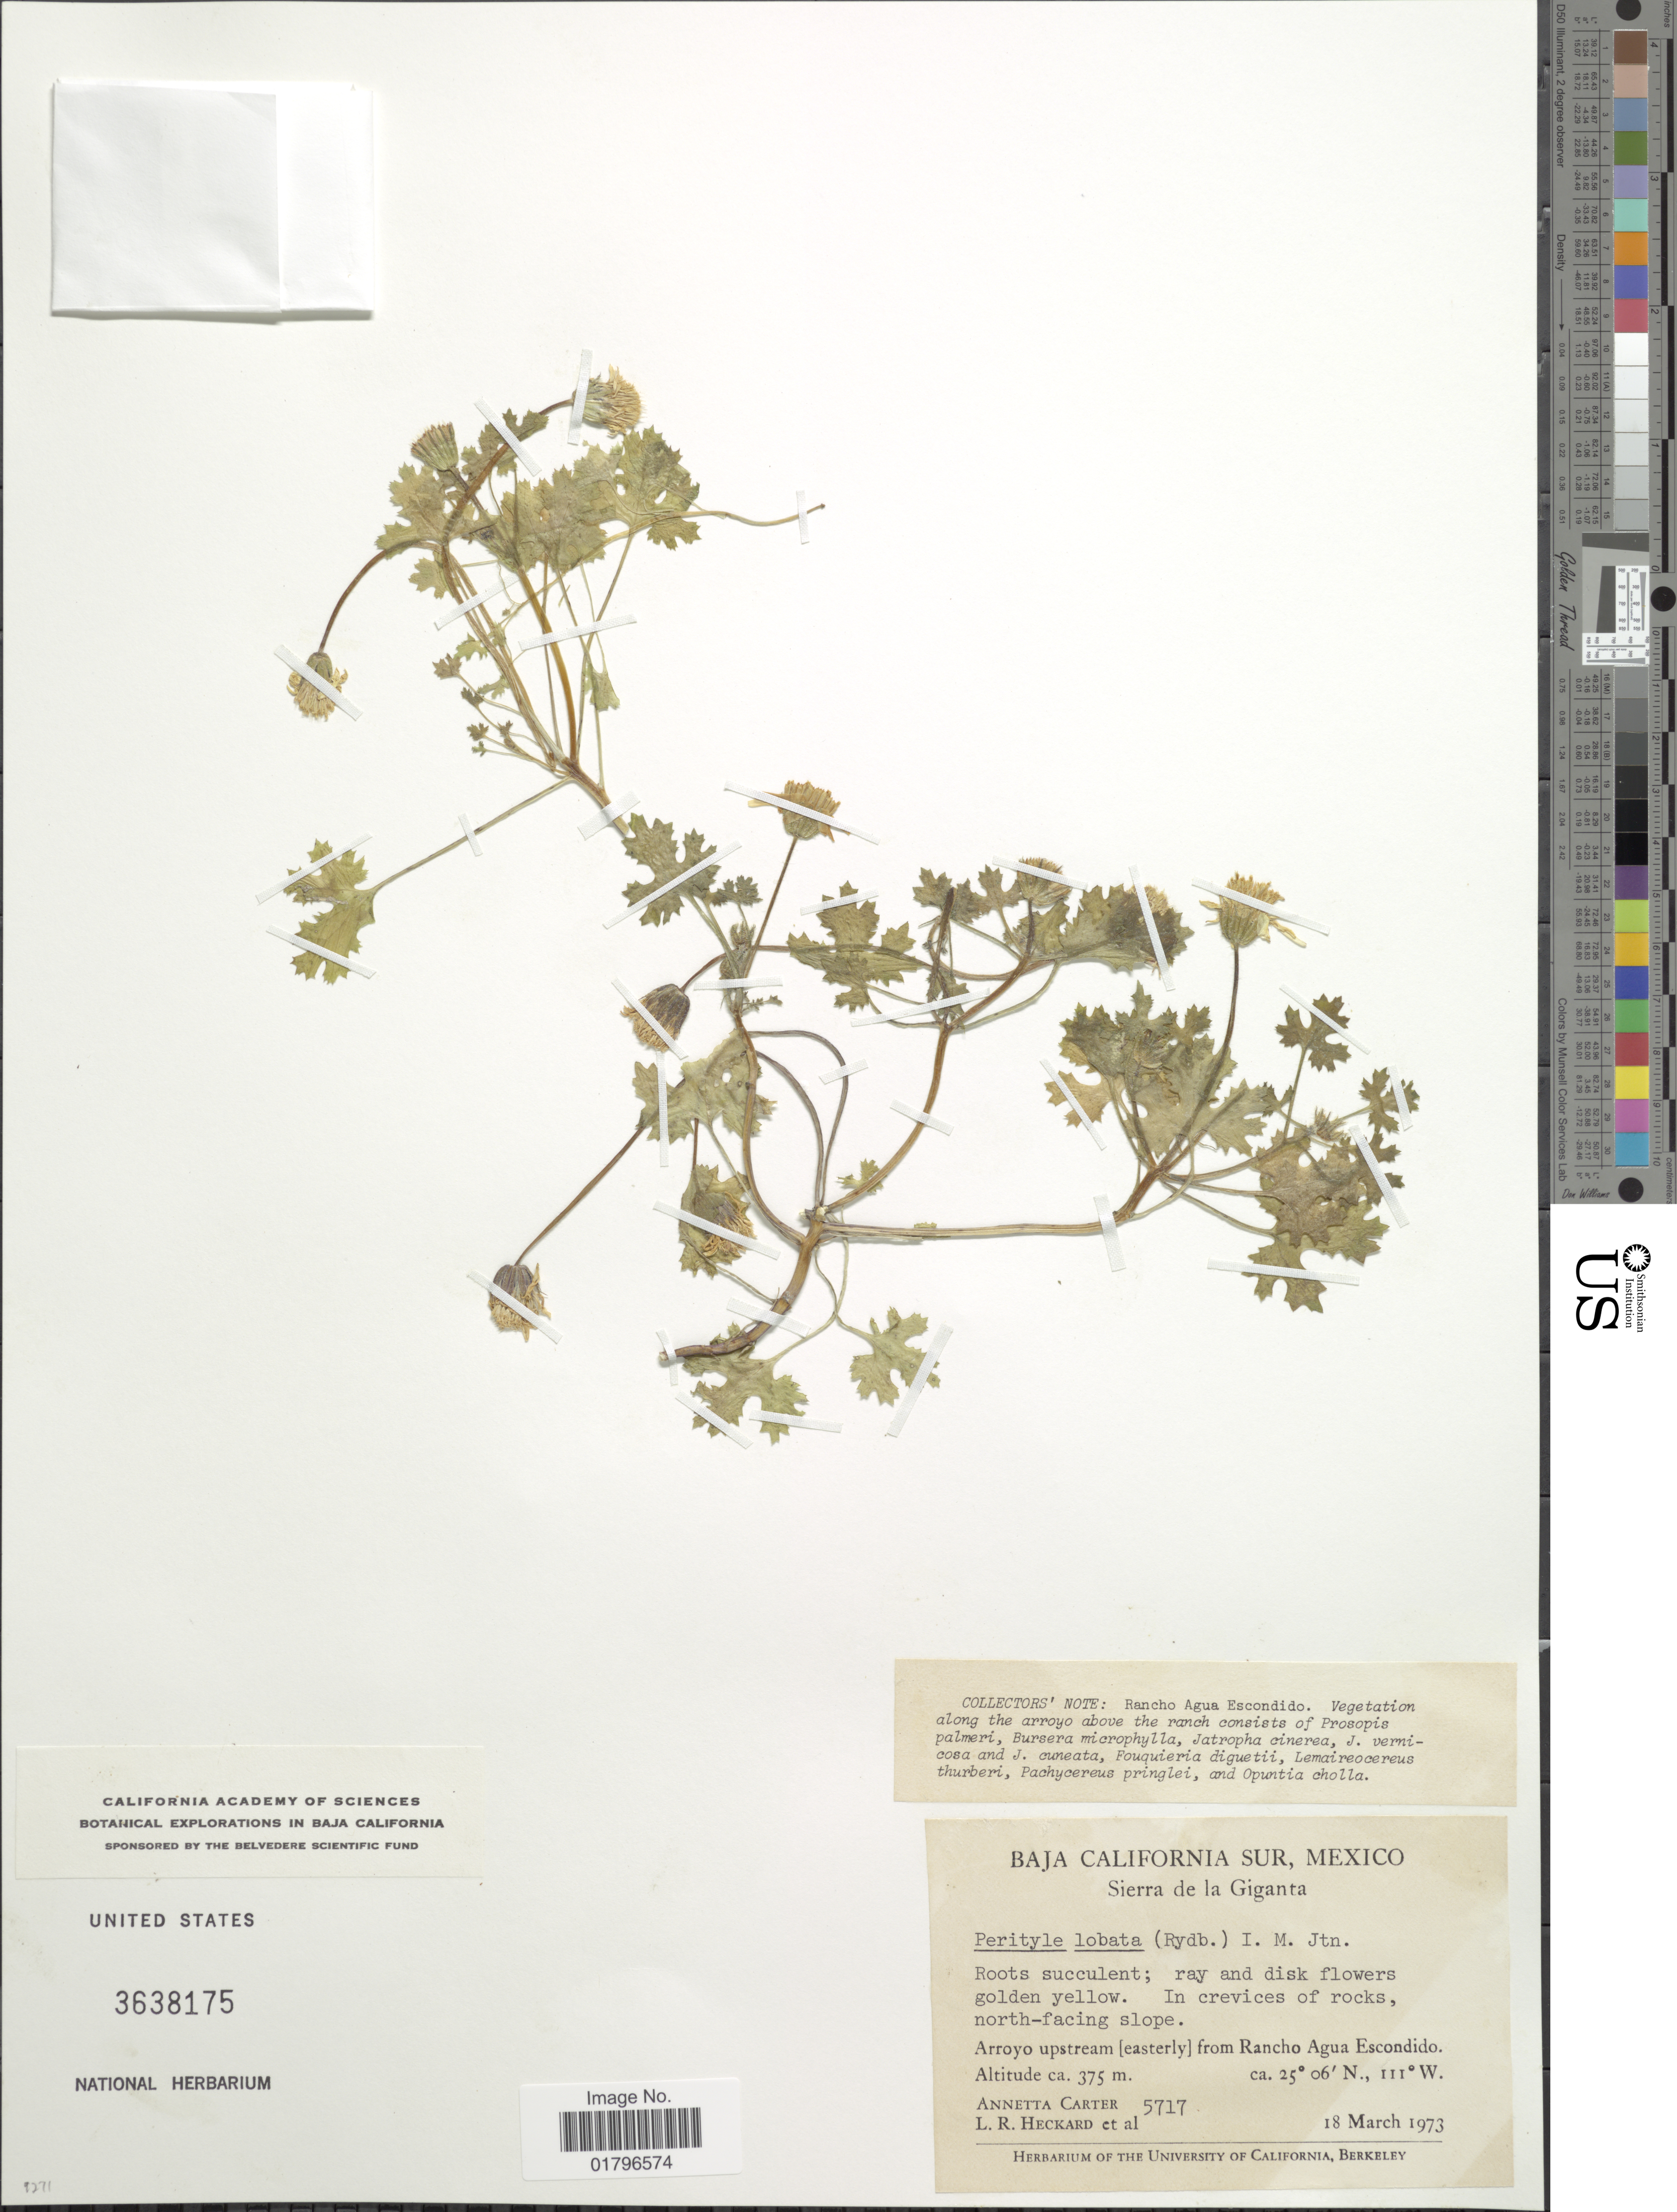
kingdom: Plantae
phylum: Tracheophyta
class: Magnoliopsida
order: Asterales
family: Asteraceae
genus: Perityle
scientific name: Perityle lobata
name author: (Rydb.) I.M. Johnst.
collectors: A. Carter, L. R. Heckard & et al.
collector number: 5717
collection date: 1973-03-18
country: Mexico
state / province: Baja California Sur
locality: Sierra de la Giganta. Arroyo upstream (easterly) from Rancho Agua Escondido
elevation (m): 375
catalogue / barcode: US 3638175